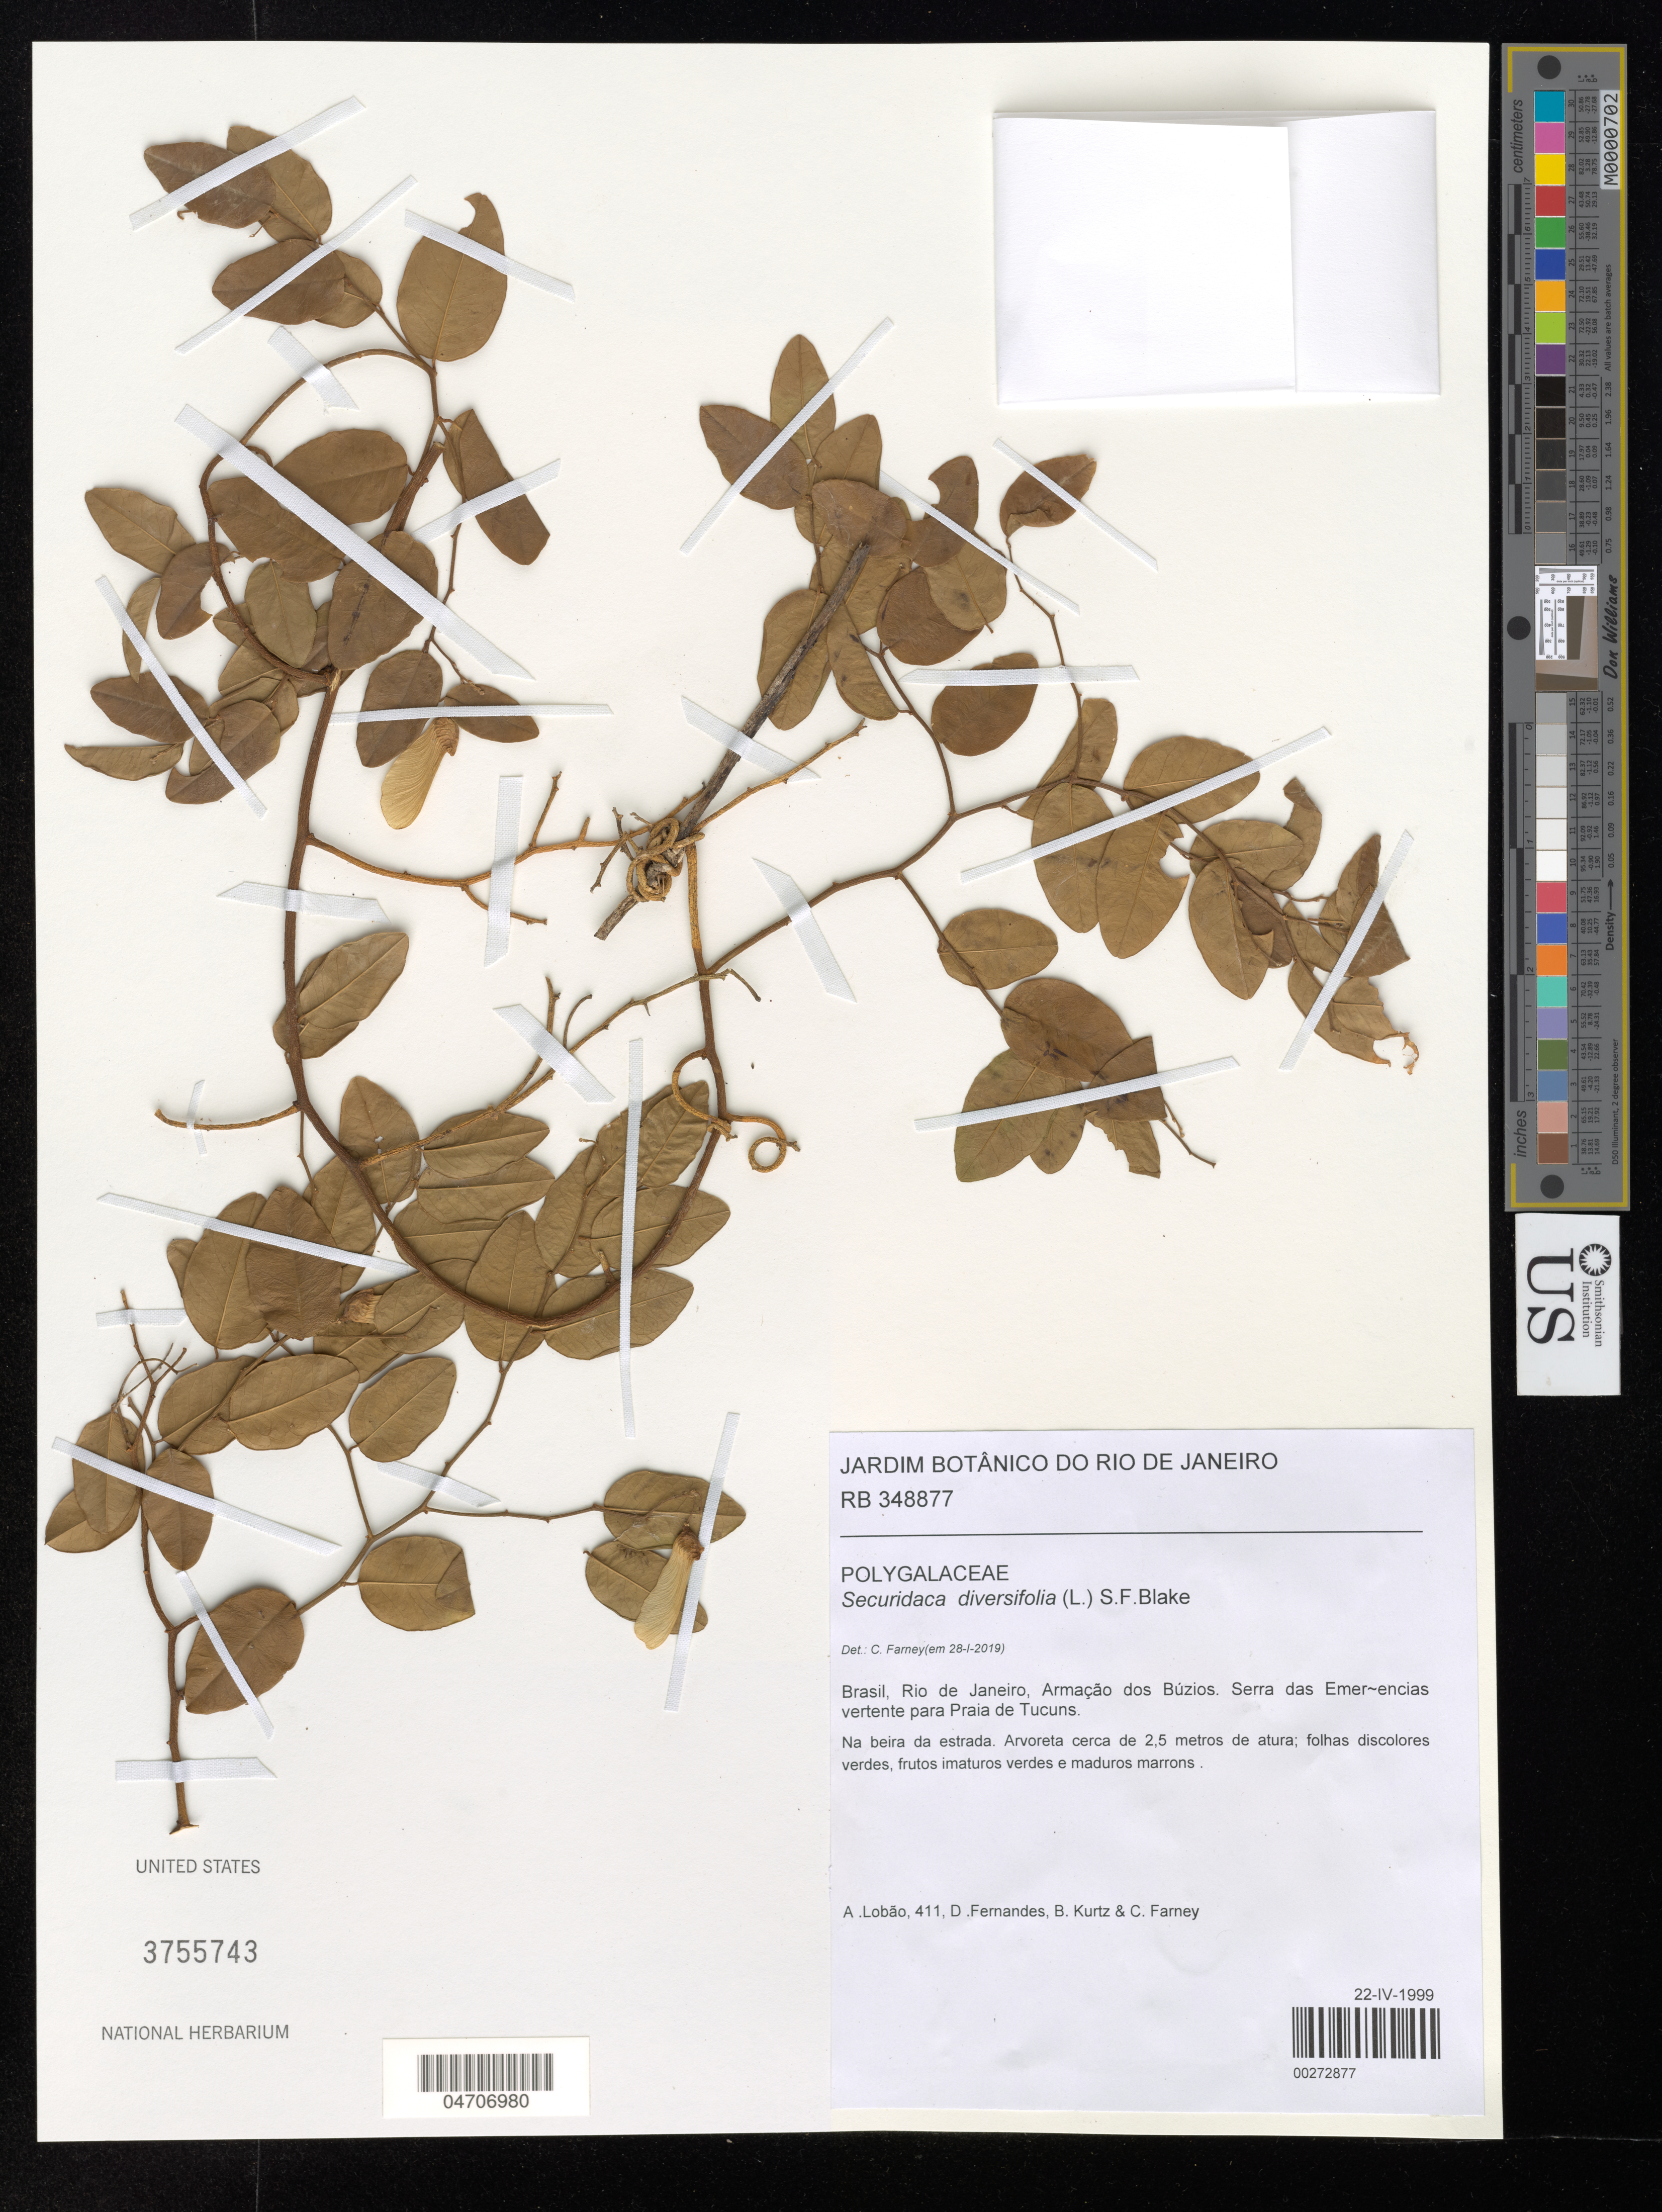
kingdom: Plantae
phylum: Tracheophyta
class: Magnoliopsida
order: Fabales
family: Polygalaceae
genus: Securidaca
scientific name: Securidaca diversifolia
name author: (L.) S.F. Blake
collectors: A. Lobão, D. Fernandes, B. Kurtz & C. Farney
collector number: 411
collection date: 1999-04-22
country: Brazil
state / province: Rio de Janeiro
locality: Armação dos Büzios. Serra das Emer~encias vertente para Praia de Tucuns.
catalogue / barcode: US 3755743